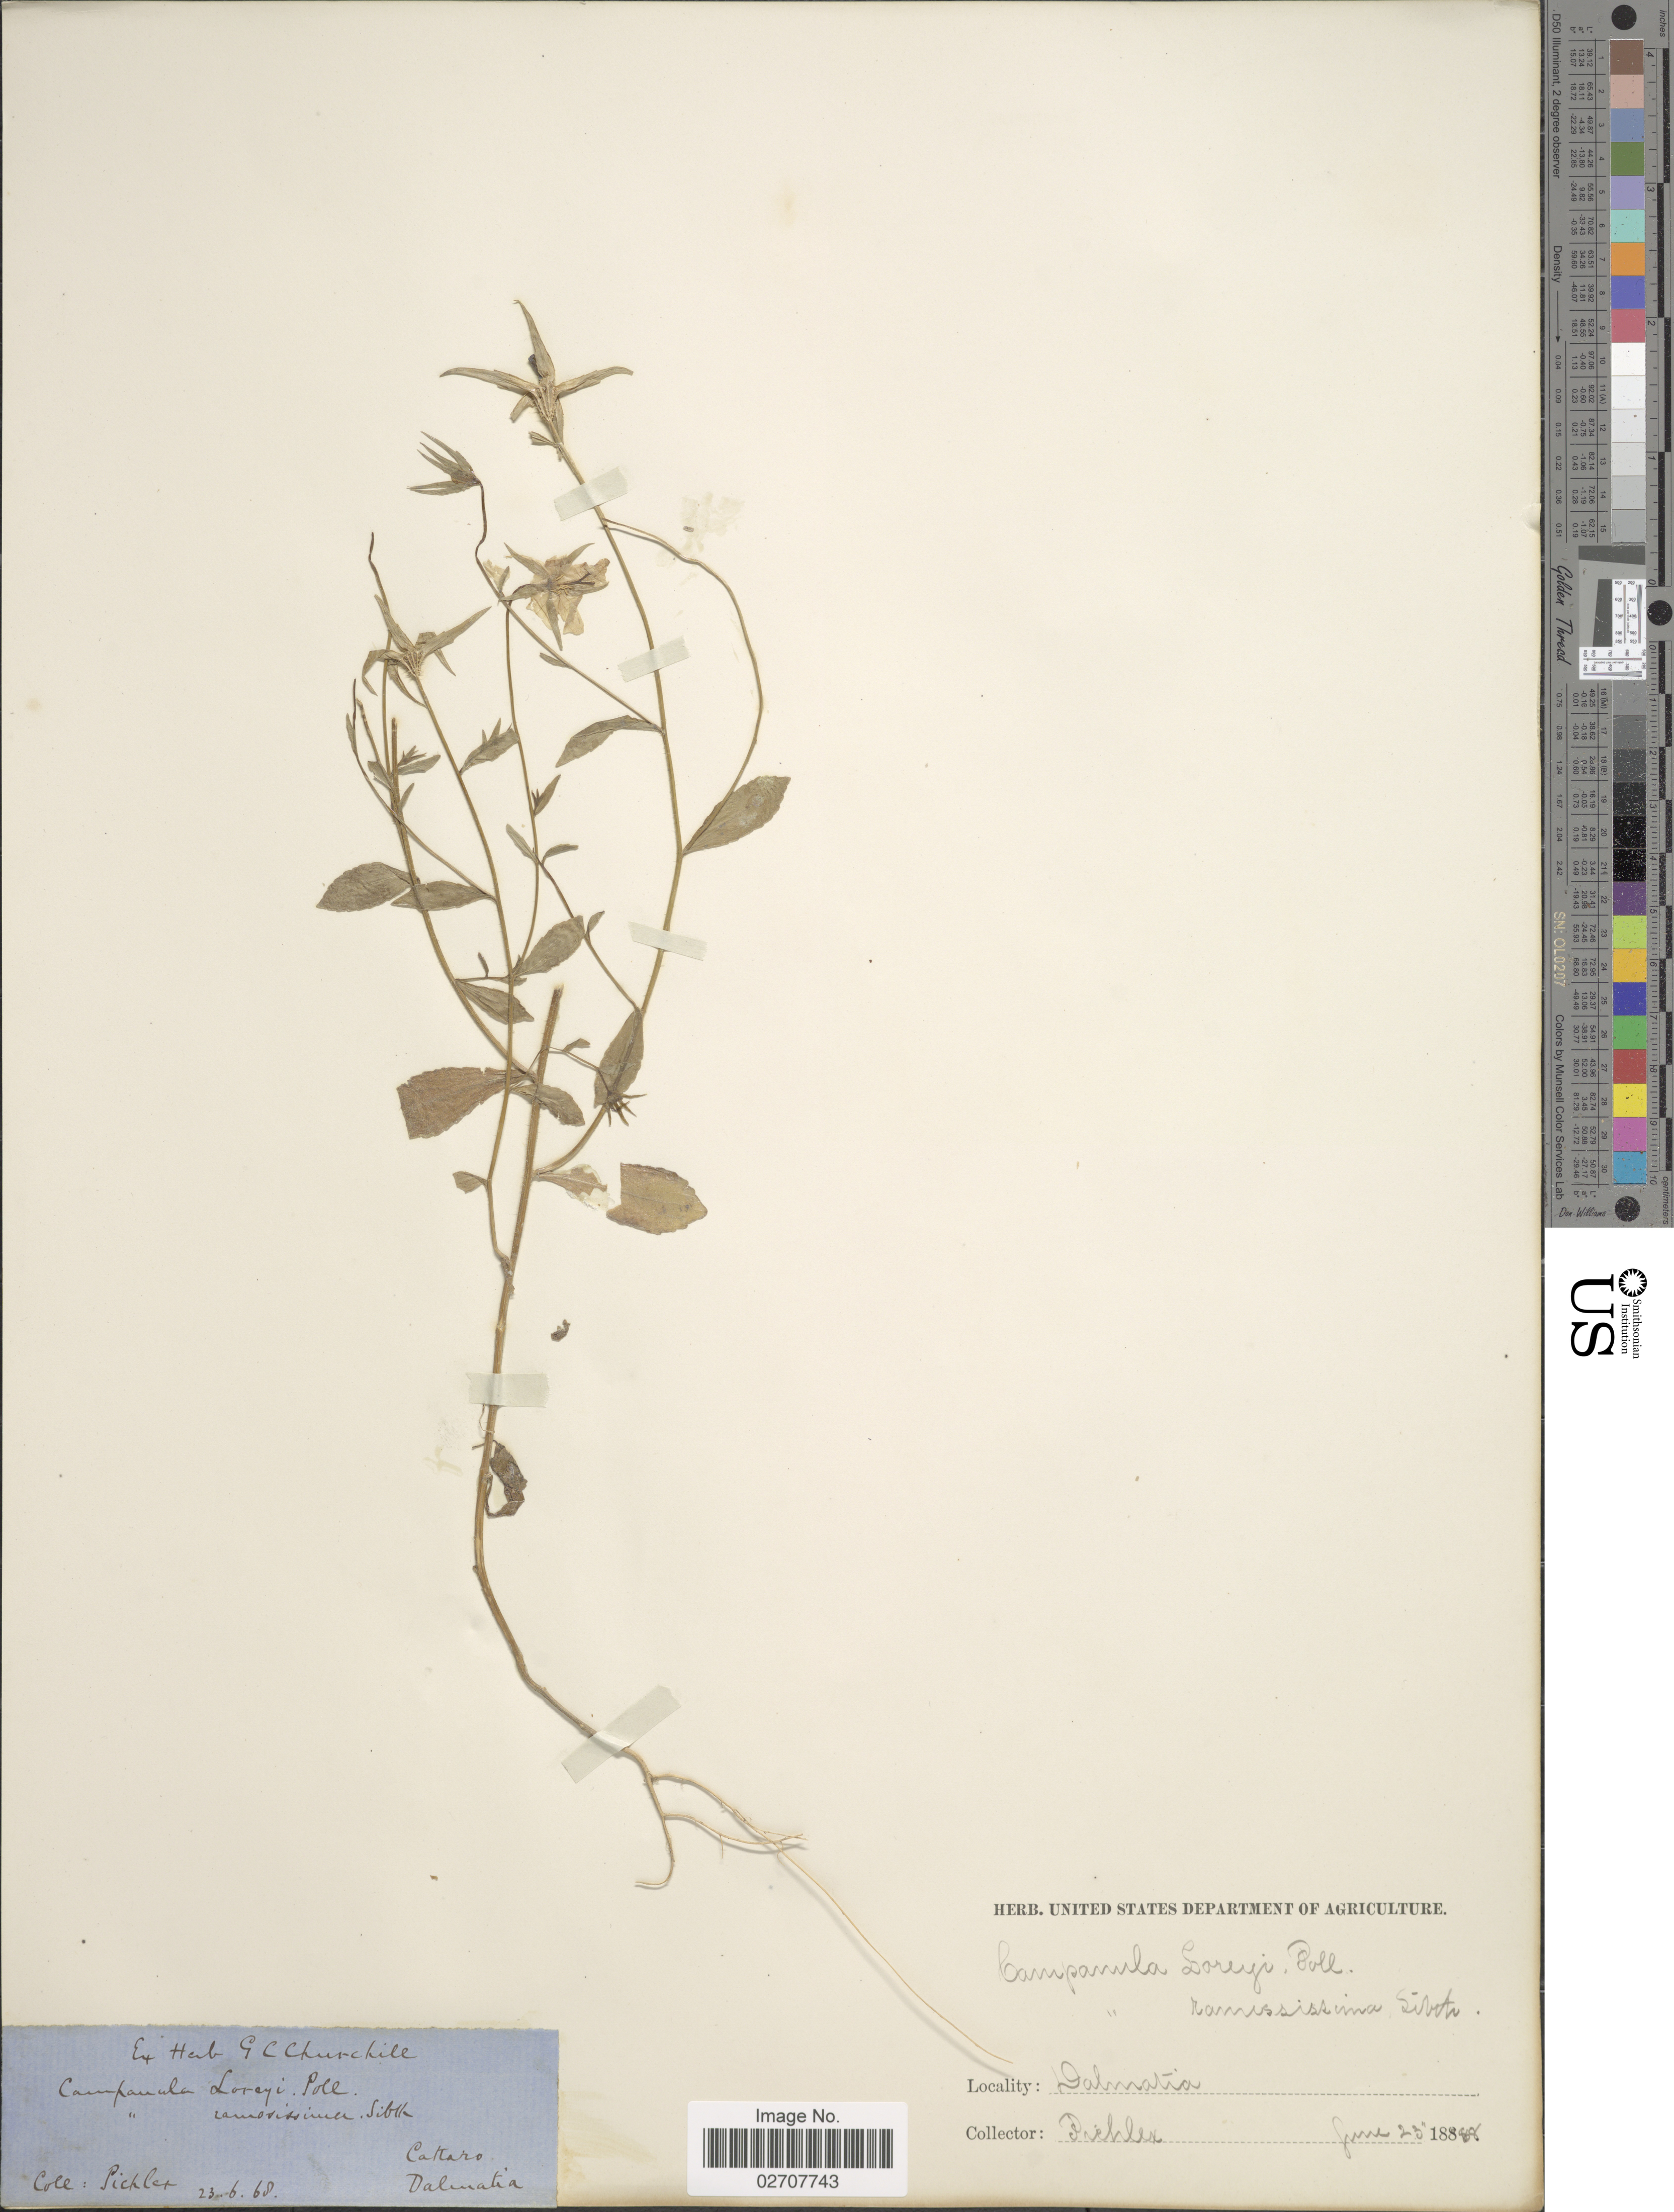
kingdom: Plantae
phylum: Tracheophyta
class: Magnoliopsida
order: Asterales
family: Campanulaceae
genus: Campanula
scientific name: Campanula lorei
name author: Pollini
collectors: Pichler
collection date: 1868-06-23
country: Croatia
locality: Cakaro. Dalmatia